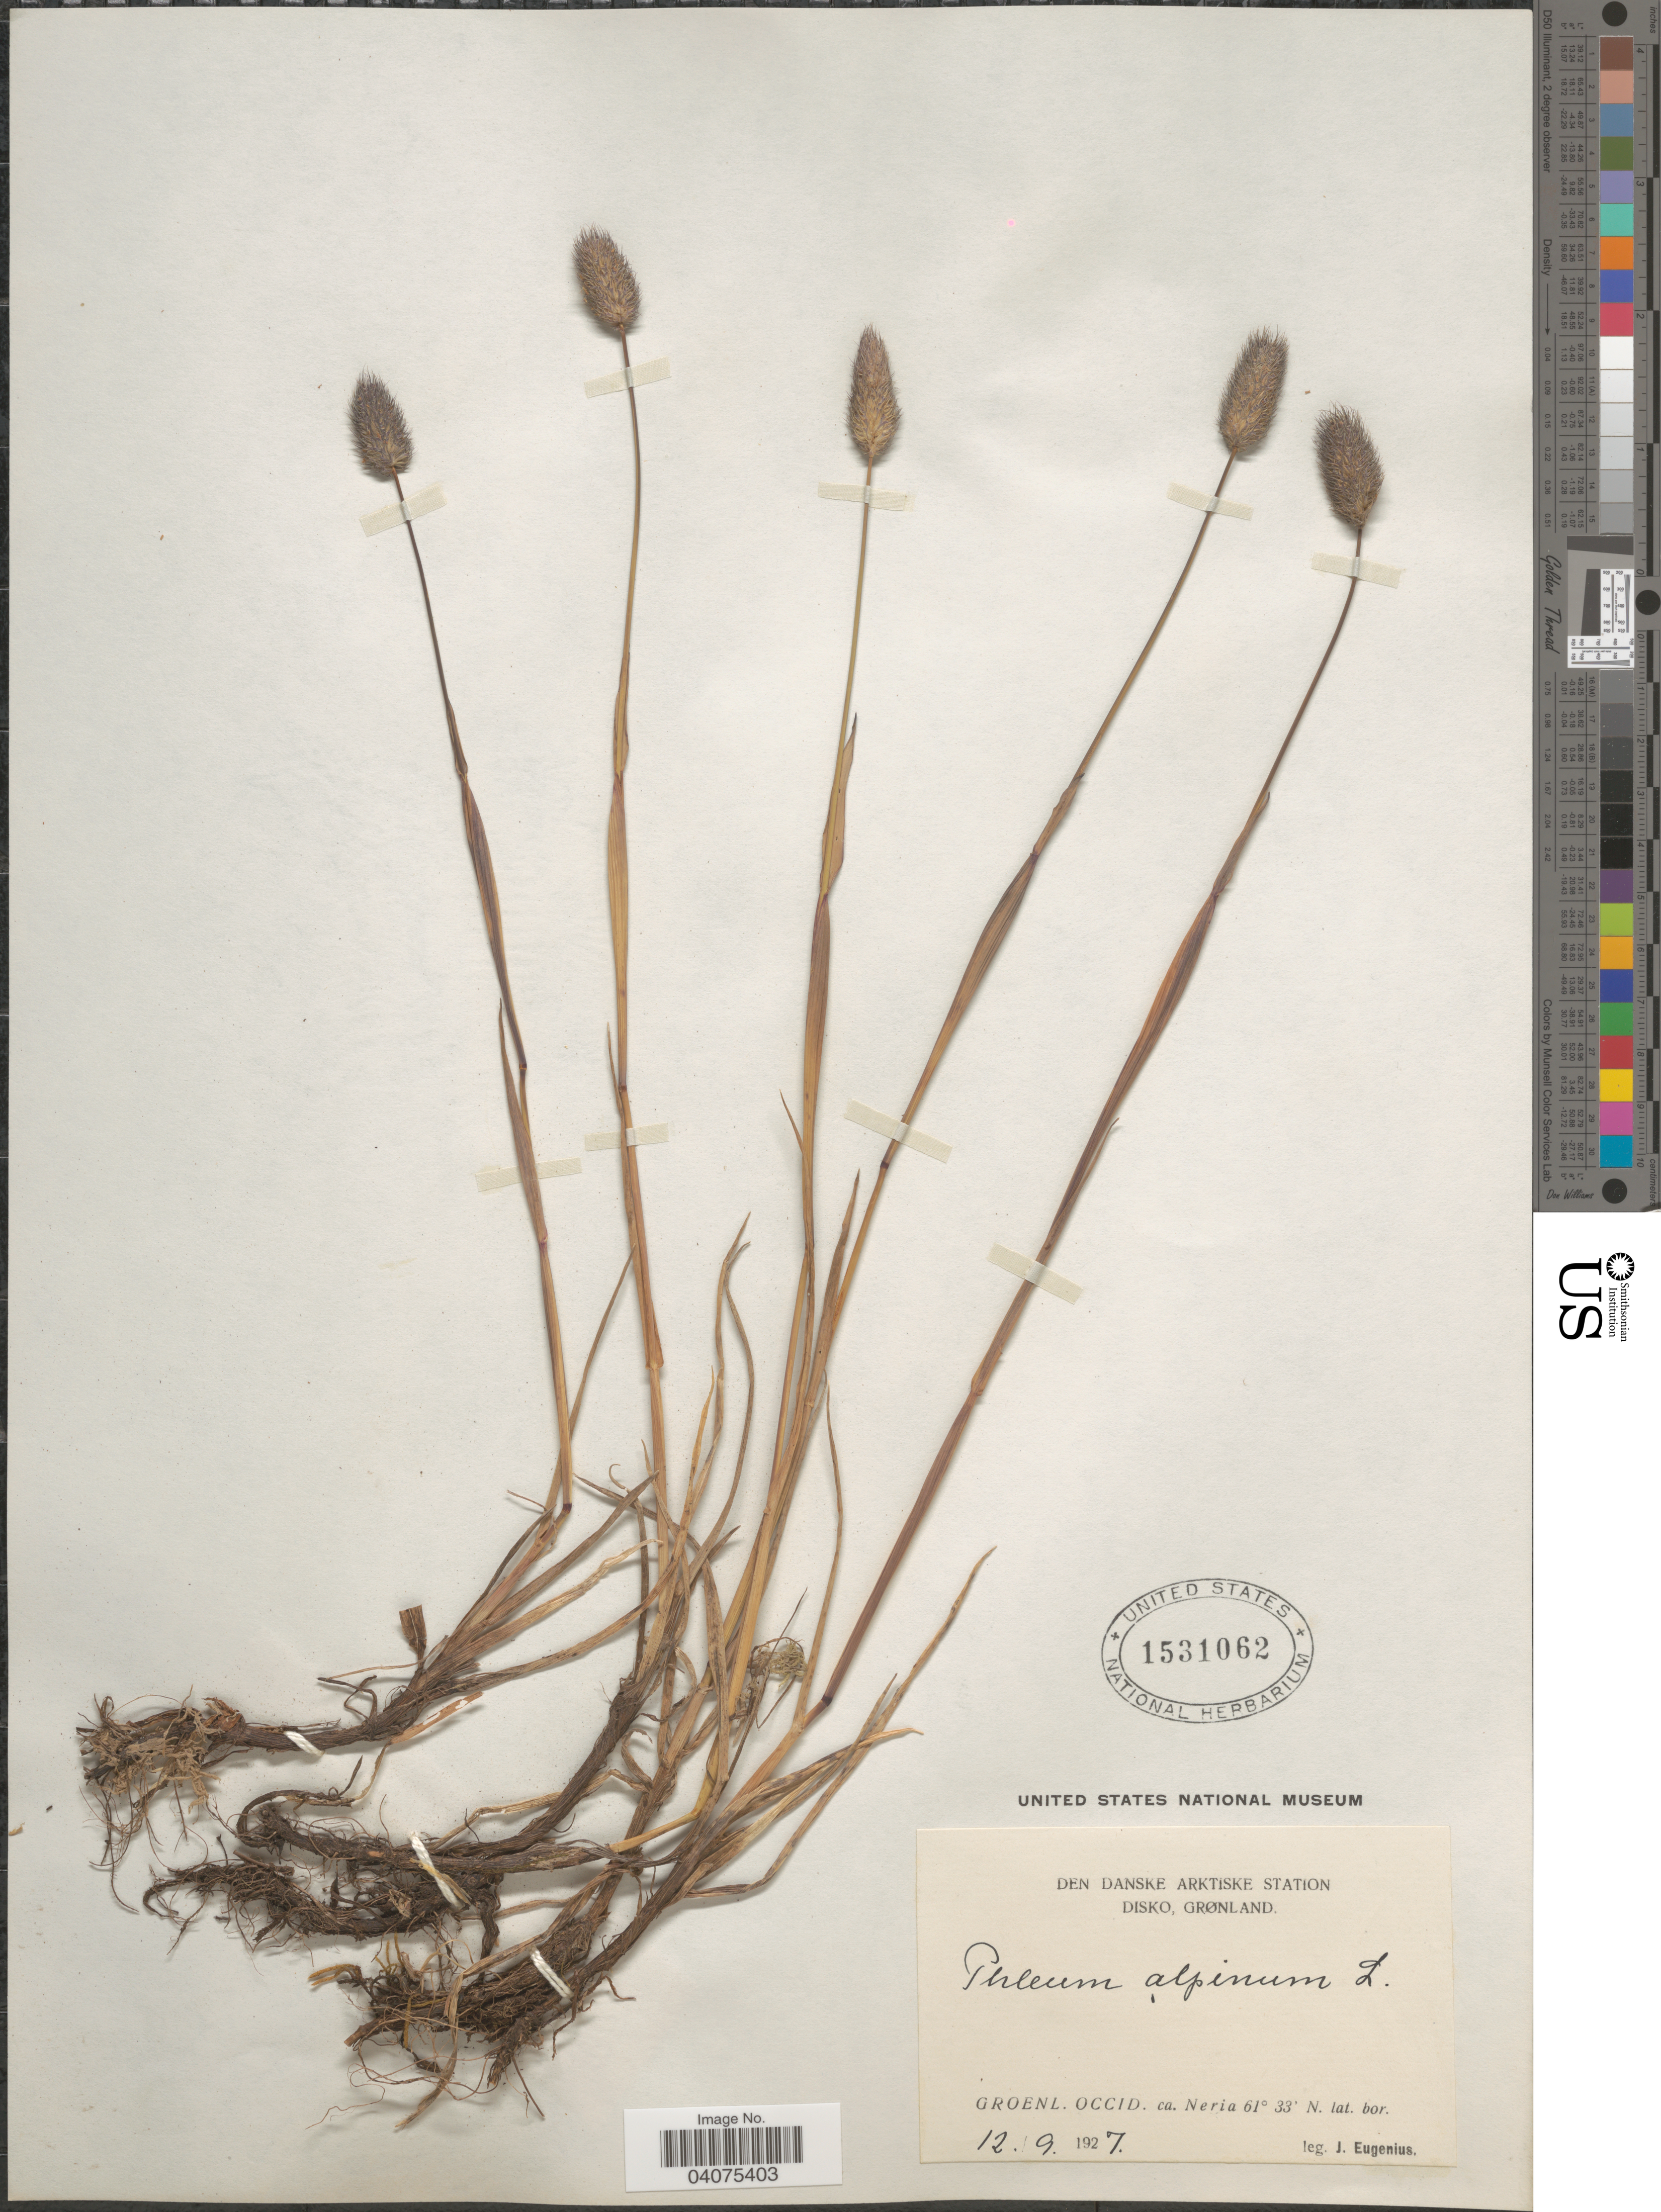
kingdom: Plantae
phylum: Tracheophyta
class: Liliopsida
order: Poales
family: Poaceae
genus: Phleum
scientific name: Phleum alpinum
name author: L.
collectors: J. Eugenius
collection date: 1927-09-12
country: Greenland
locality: Den Danske Arktiske Station. Disko, Grønland. Groenl. Occid. ca. Neria.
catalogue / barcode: US 1531062